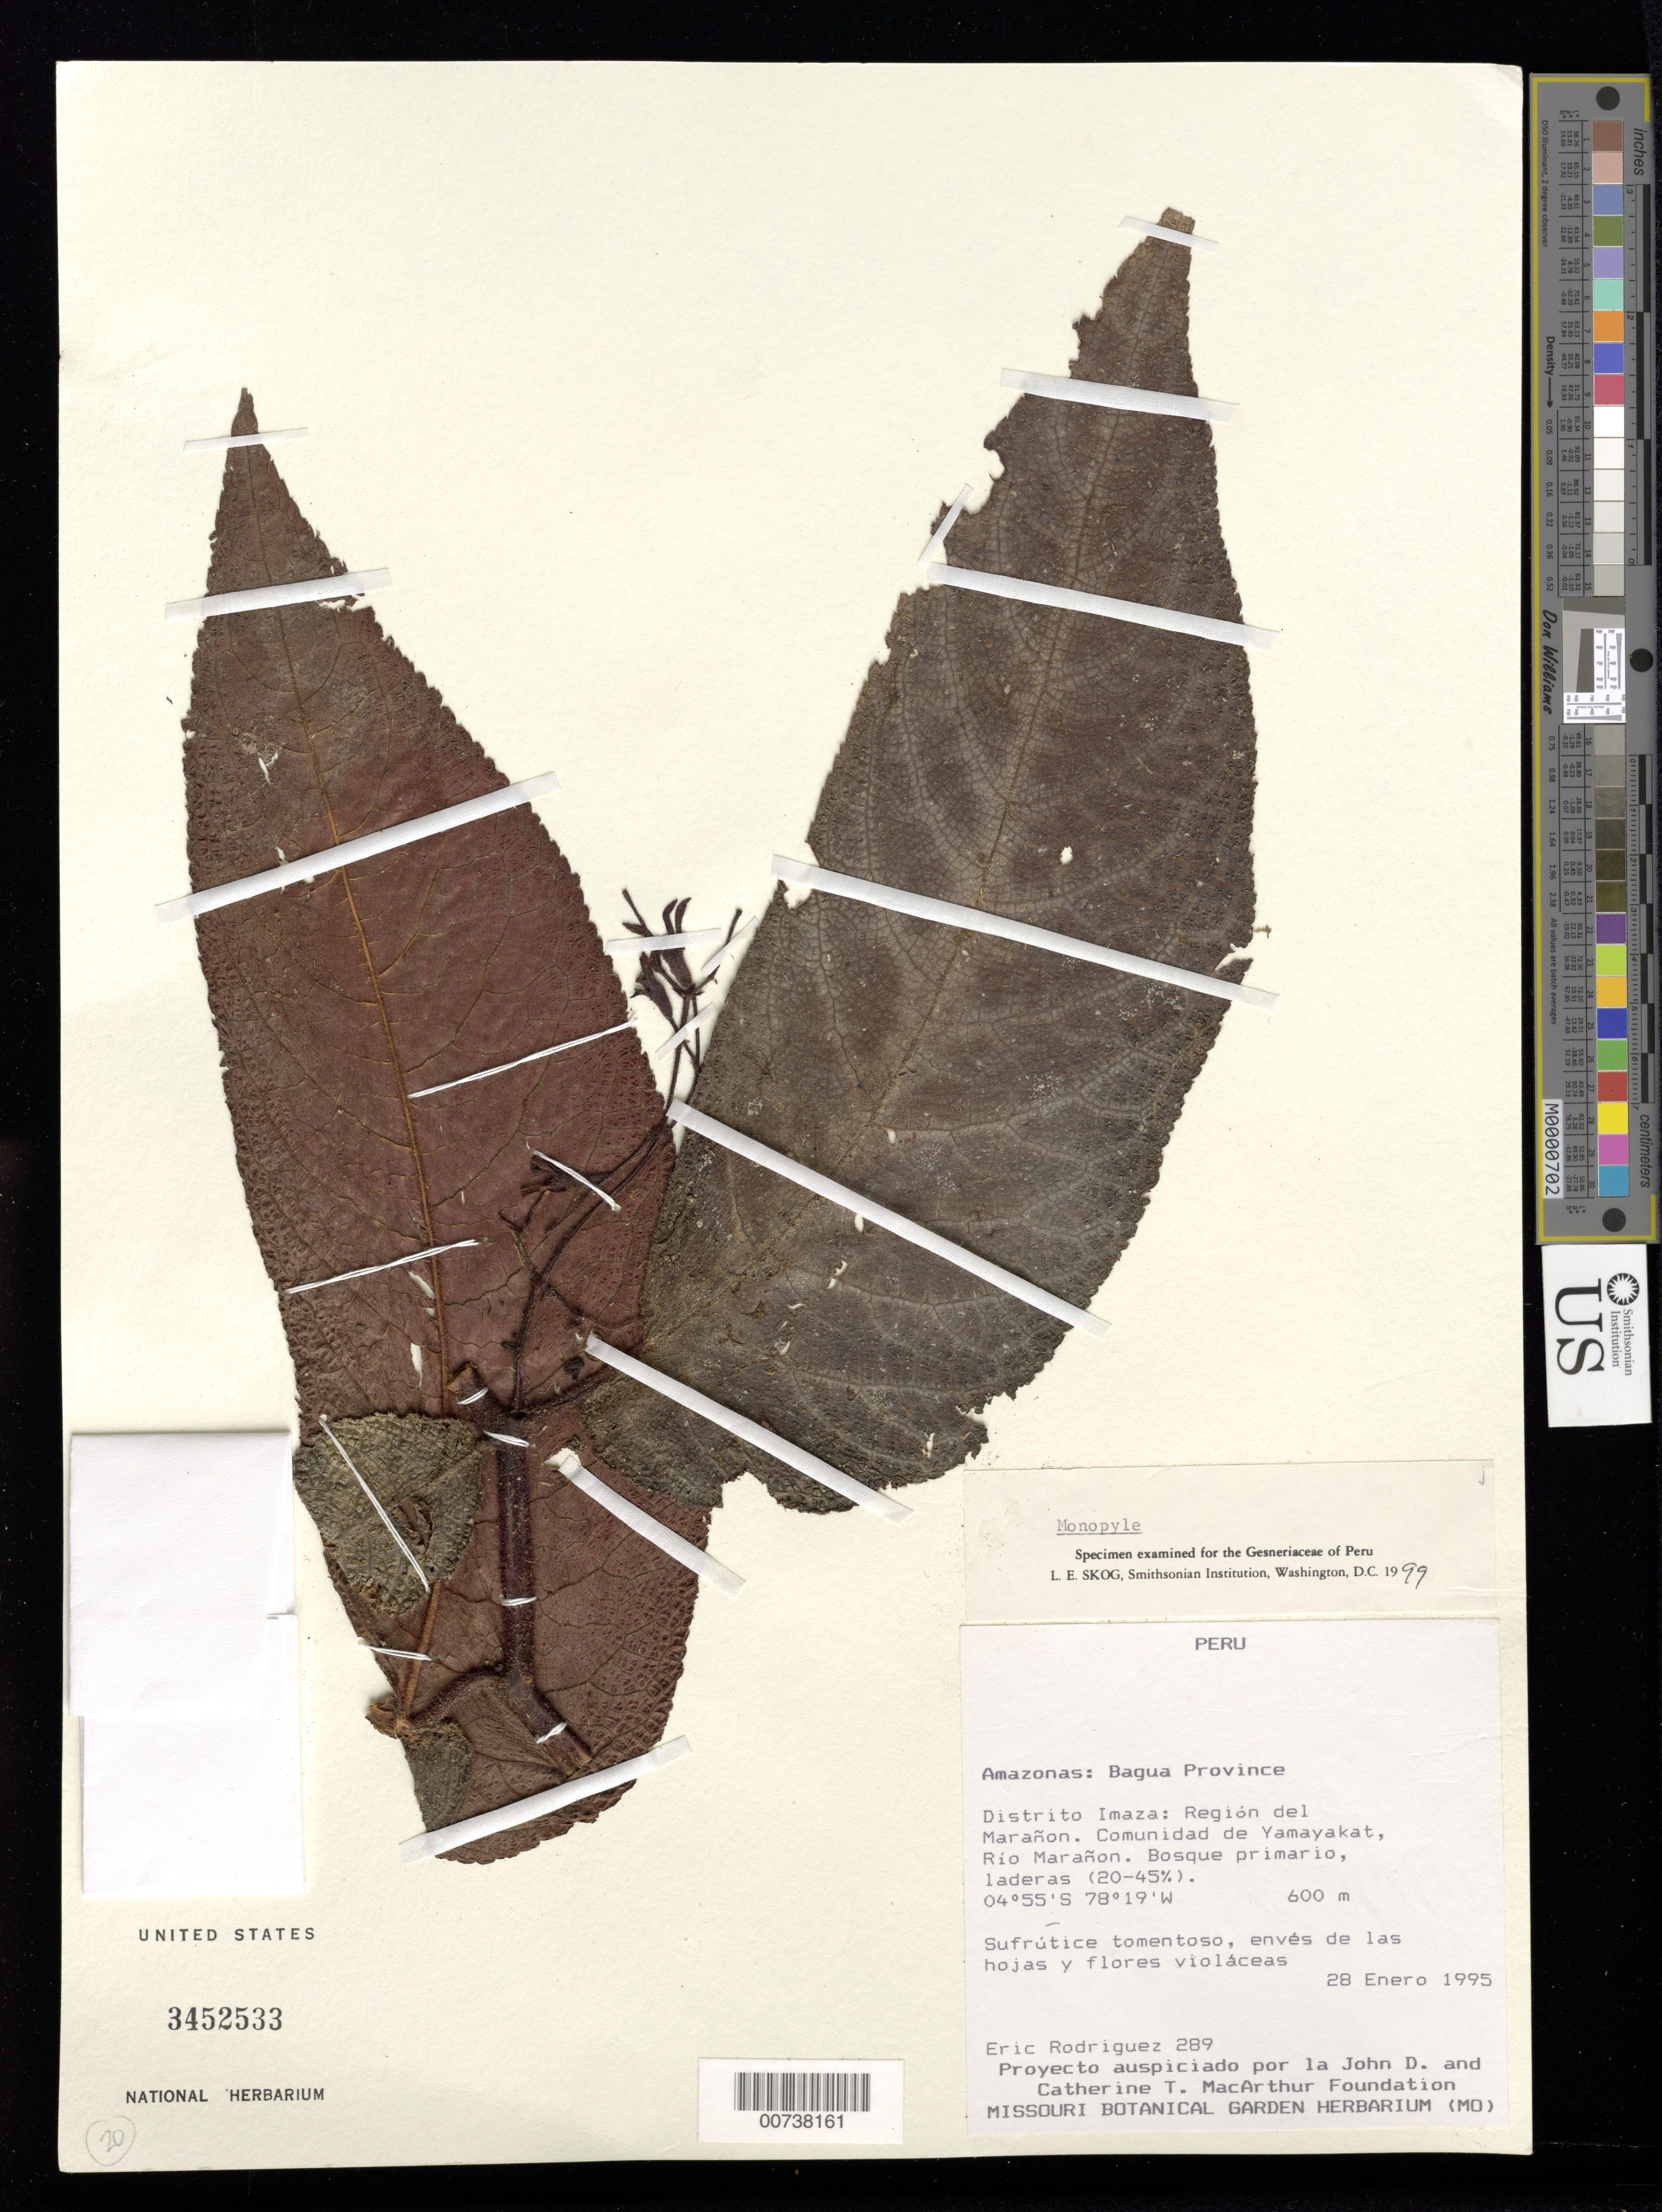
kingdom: Plantae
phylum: Tracheophyta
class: Magnoliopsida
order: Lamiales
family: Gesneriaceae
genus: Monopyle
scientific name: Monopyle sp.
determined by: Skog, Laurence E.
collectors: E. Rodriguez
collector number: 289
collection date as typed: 28 Jan 1995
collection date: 1995-01-28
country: Peru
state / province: Amazonas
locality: Prov. Bagua, dtto. Imaza: región del Marañón, comunidad de Yamayakat, Río Marañon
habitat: Bosque primario, laderas (20-45%)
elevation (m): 600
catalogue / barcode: US 3452533